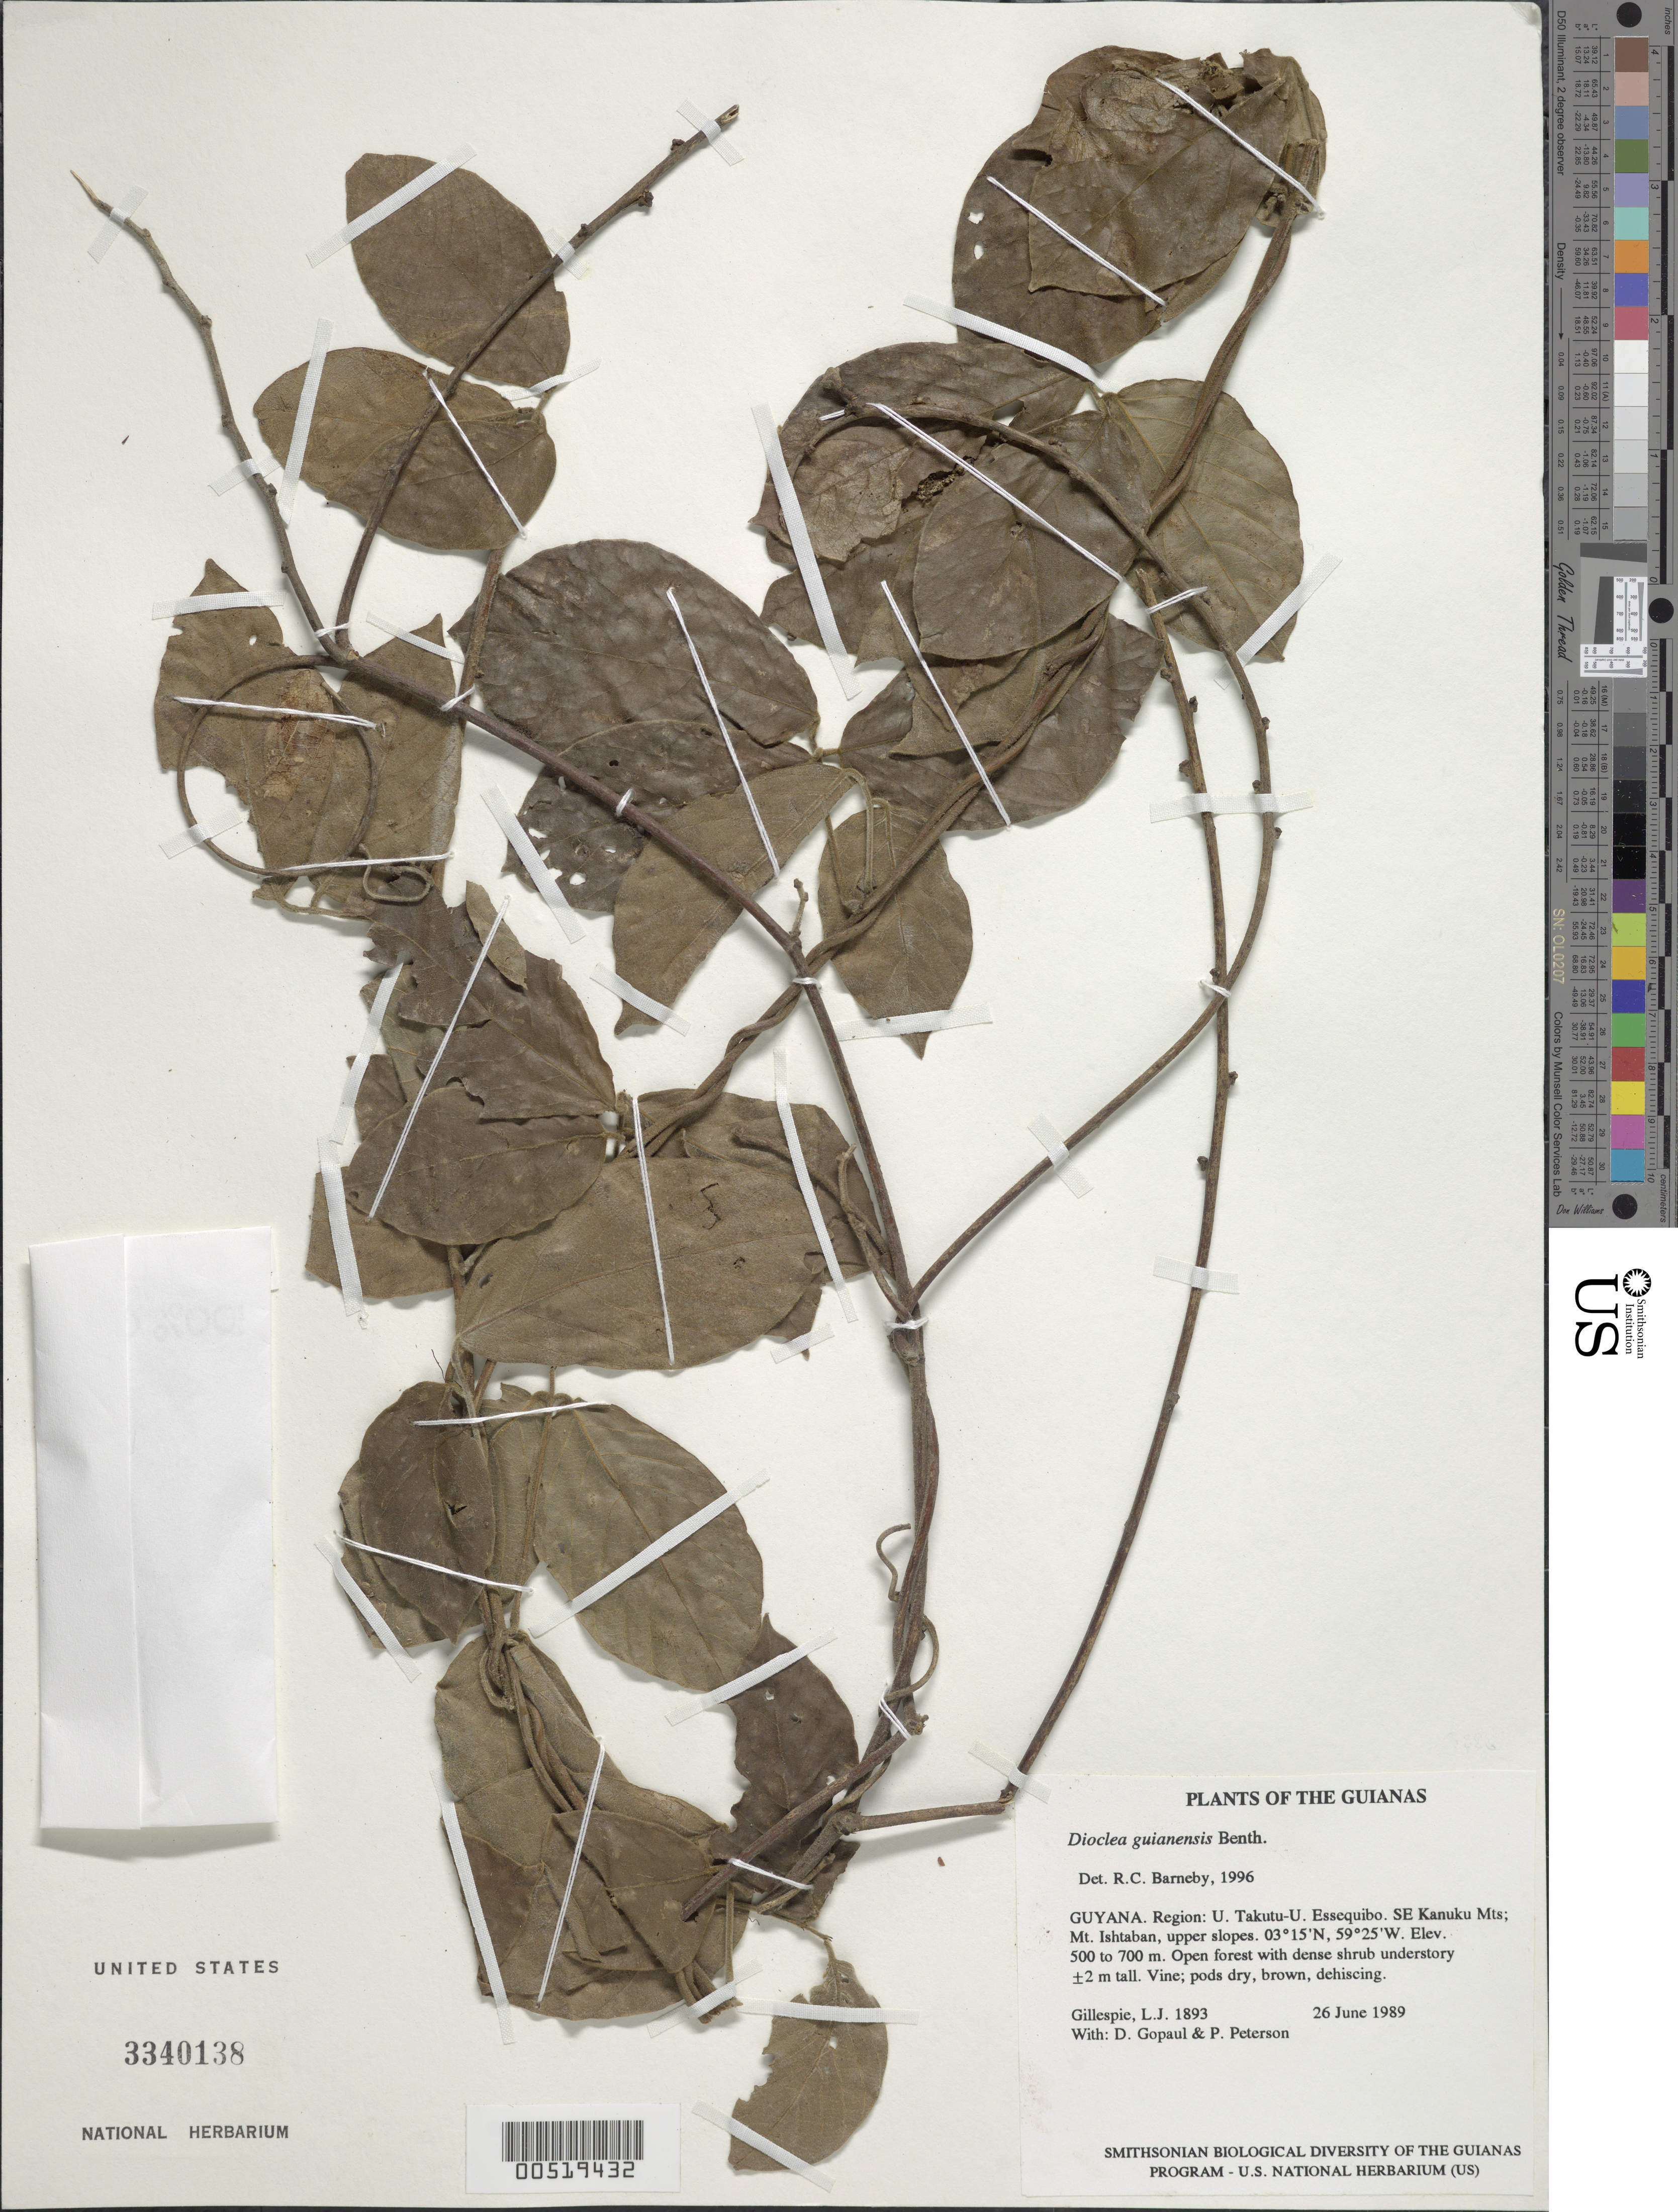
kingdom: Plantae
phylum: Tracheophyta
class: Magnoliopsida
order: Fabales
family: Fabaceae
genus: Dioclea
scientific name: Dioclea guianensis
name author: Benth.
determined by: Barneby, Rupert C., (NY)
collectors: L. J. Gillespie, D. Gopaul & P. M. Peterson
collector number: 1893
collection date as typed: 26 June 1989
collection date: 1989-06-26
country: Guyana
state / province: U. Takutu-U. Essequibo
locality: SE Kanuku Mts; Mt. Ishtaban, upper slopes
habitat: Open forest with dense shrub understory ±2 m tall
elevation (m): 500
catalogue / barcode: US 3340138